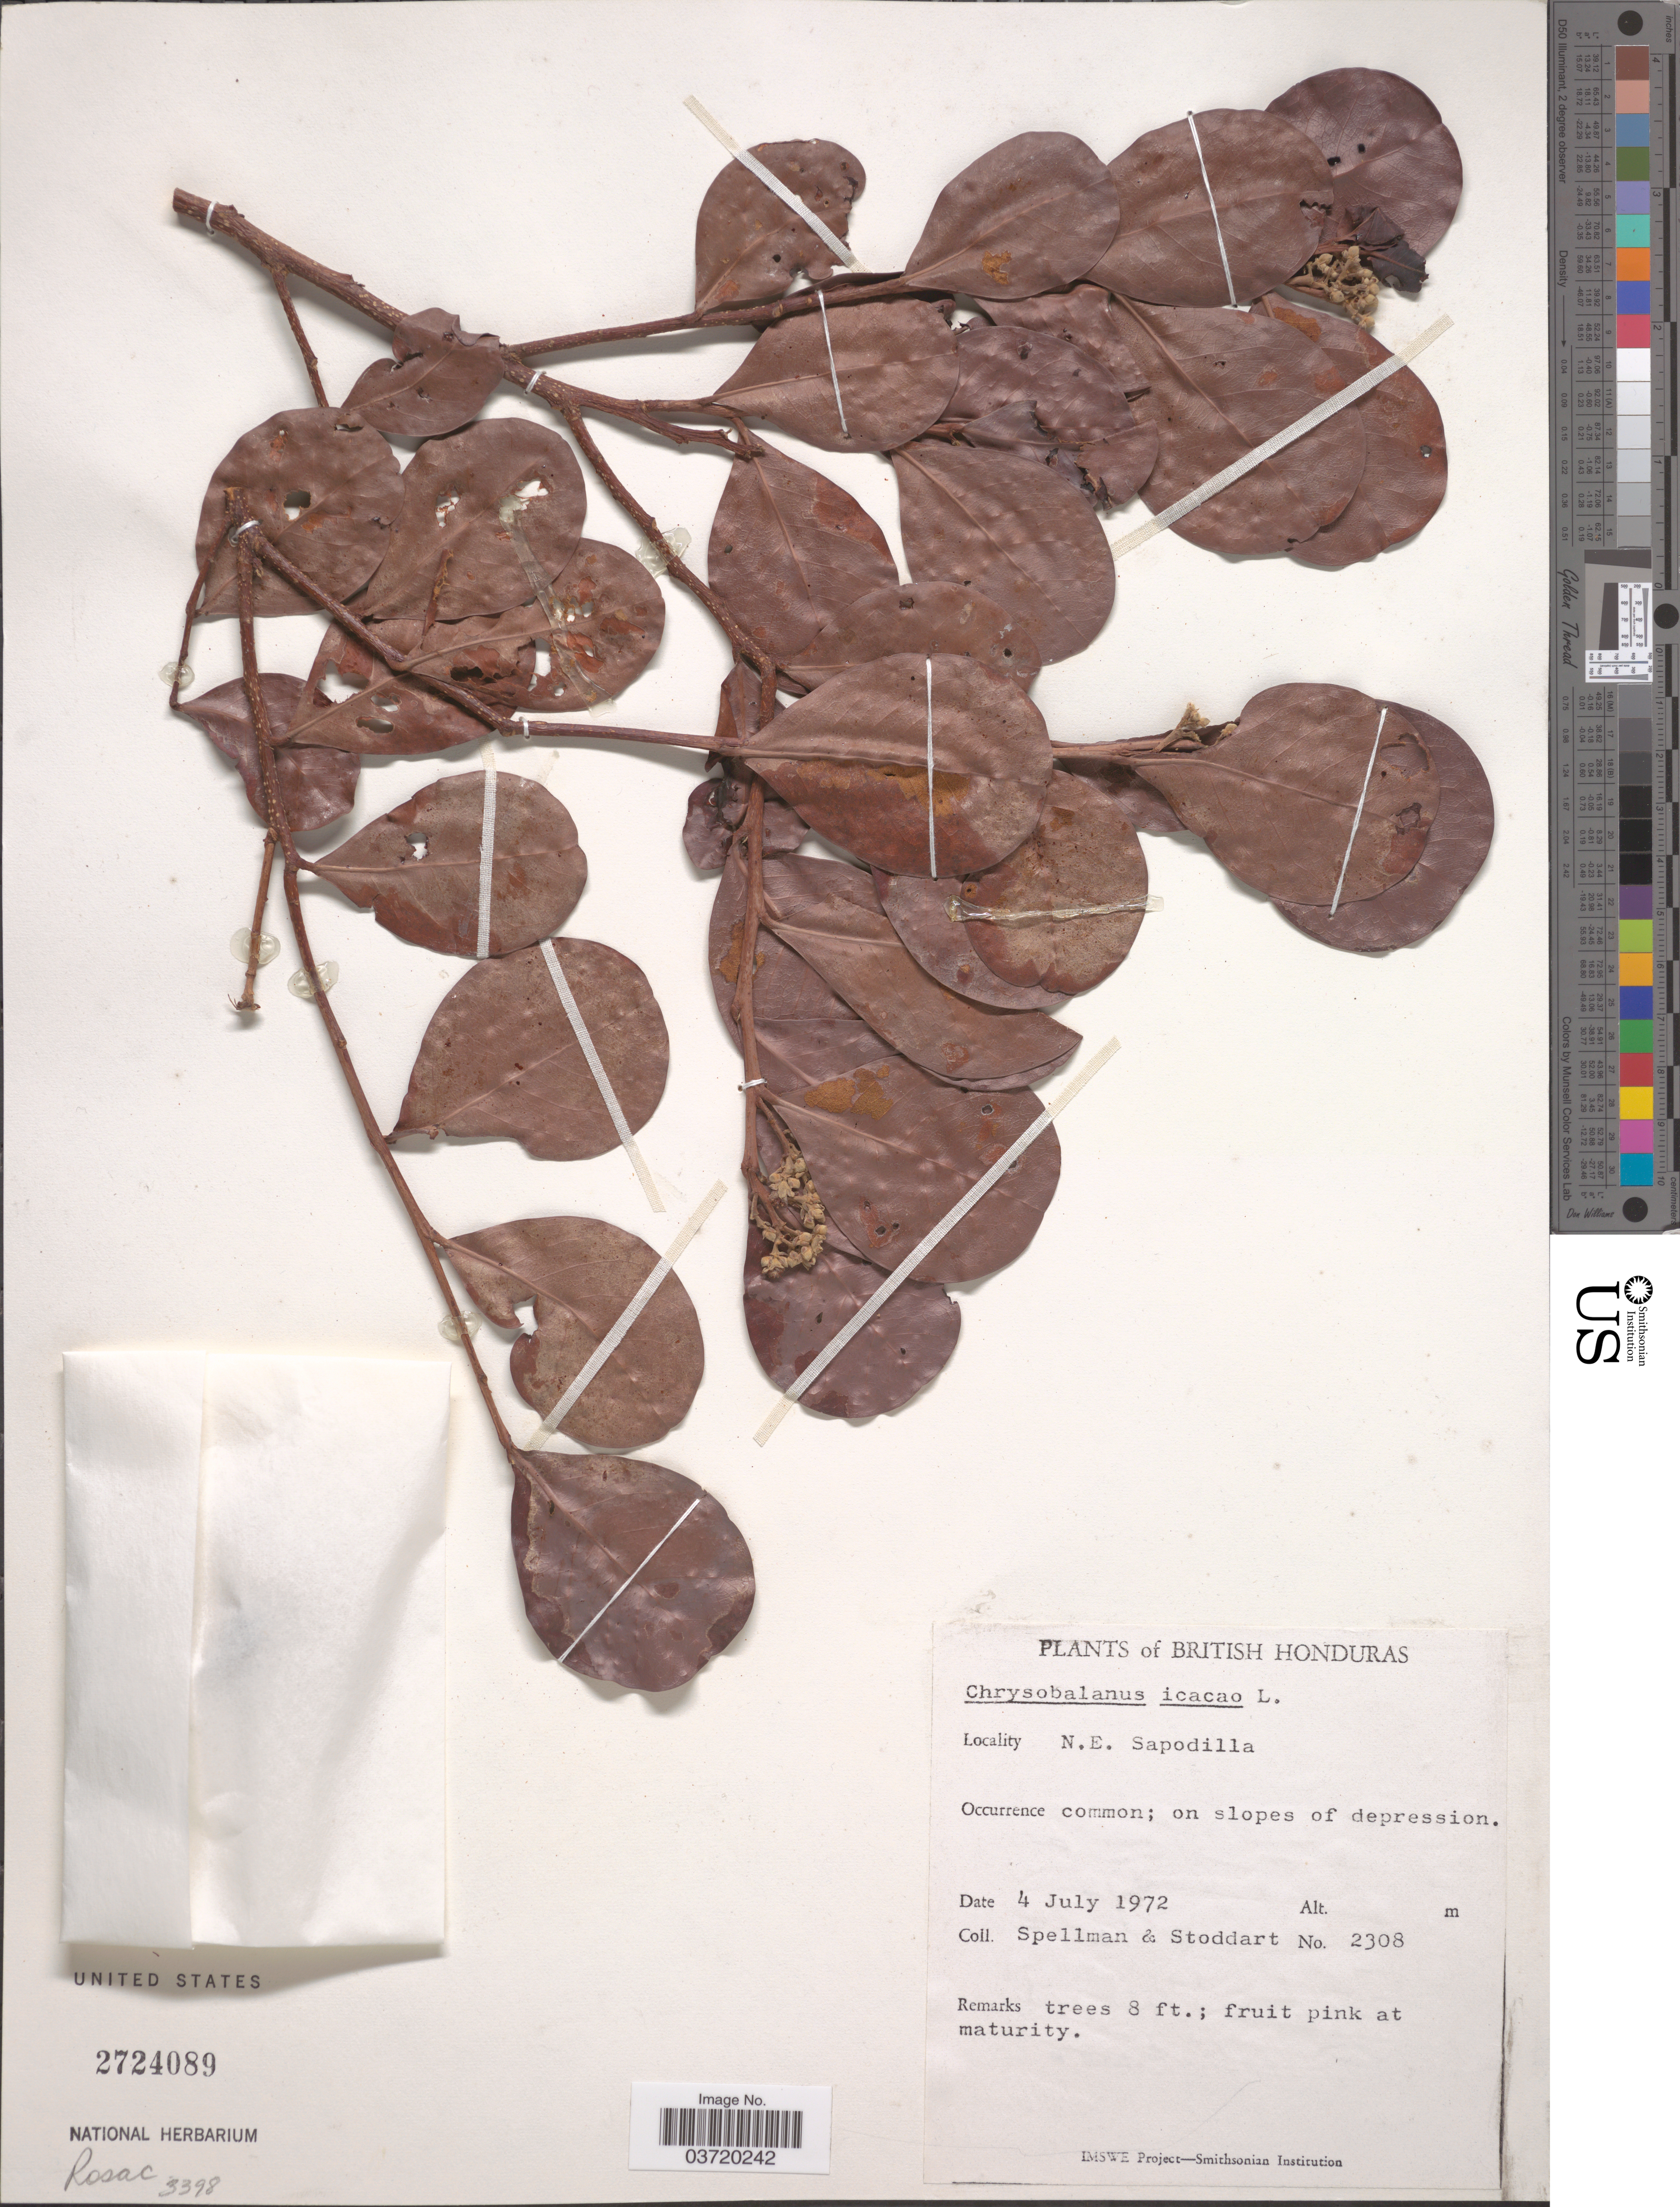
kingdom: Plantae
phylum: Tracheophyta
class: Magnoliopsida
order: Malpighiales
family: Chrysobalanaceae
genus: Chrysobalanus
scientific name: Chrysobalanus icaco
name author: L.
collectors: Spellman, -- & -. Stoddart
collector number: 2308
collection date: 1972-07-04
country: Belize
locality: British Honduras. N. E. Sapodilla.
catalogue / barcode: US 2724089